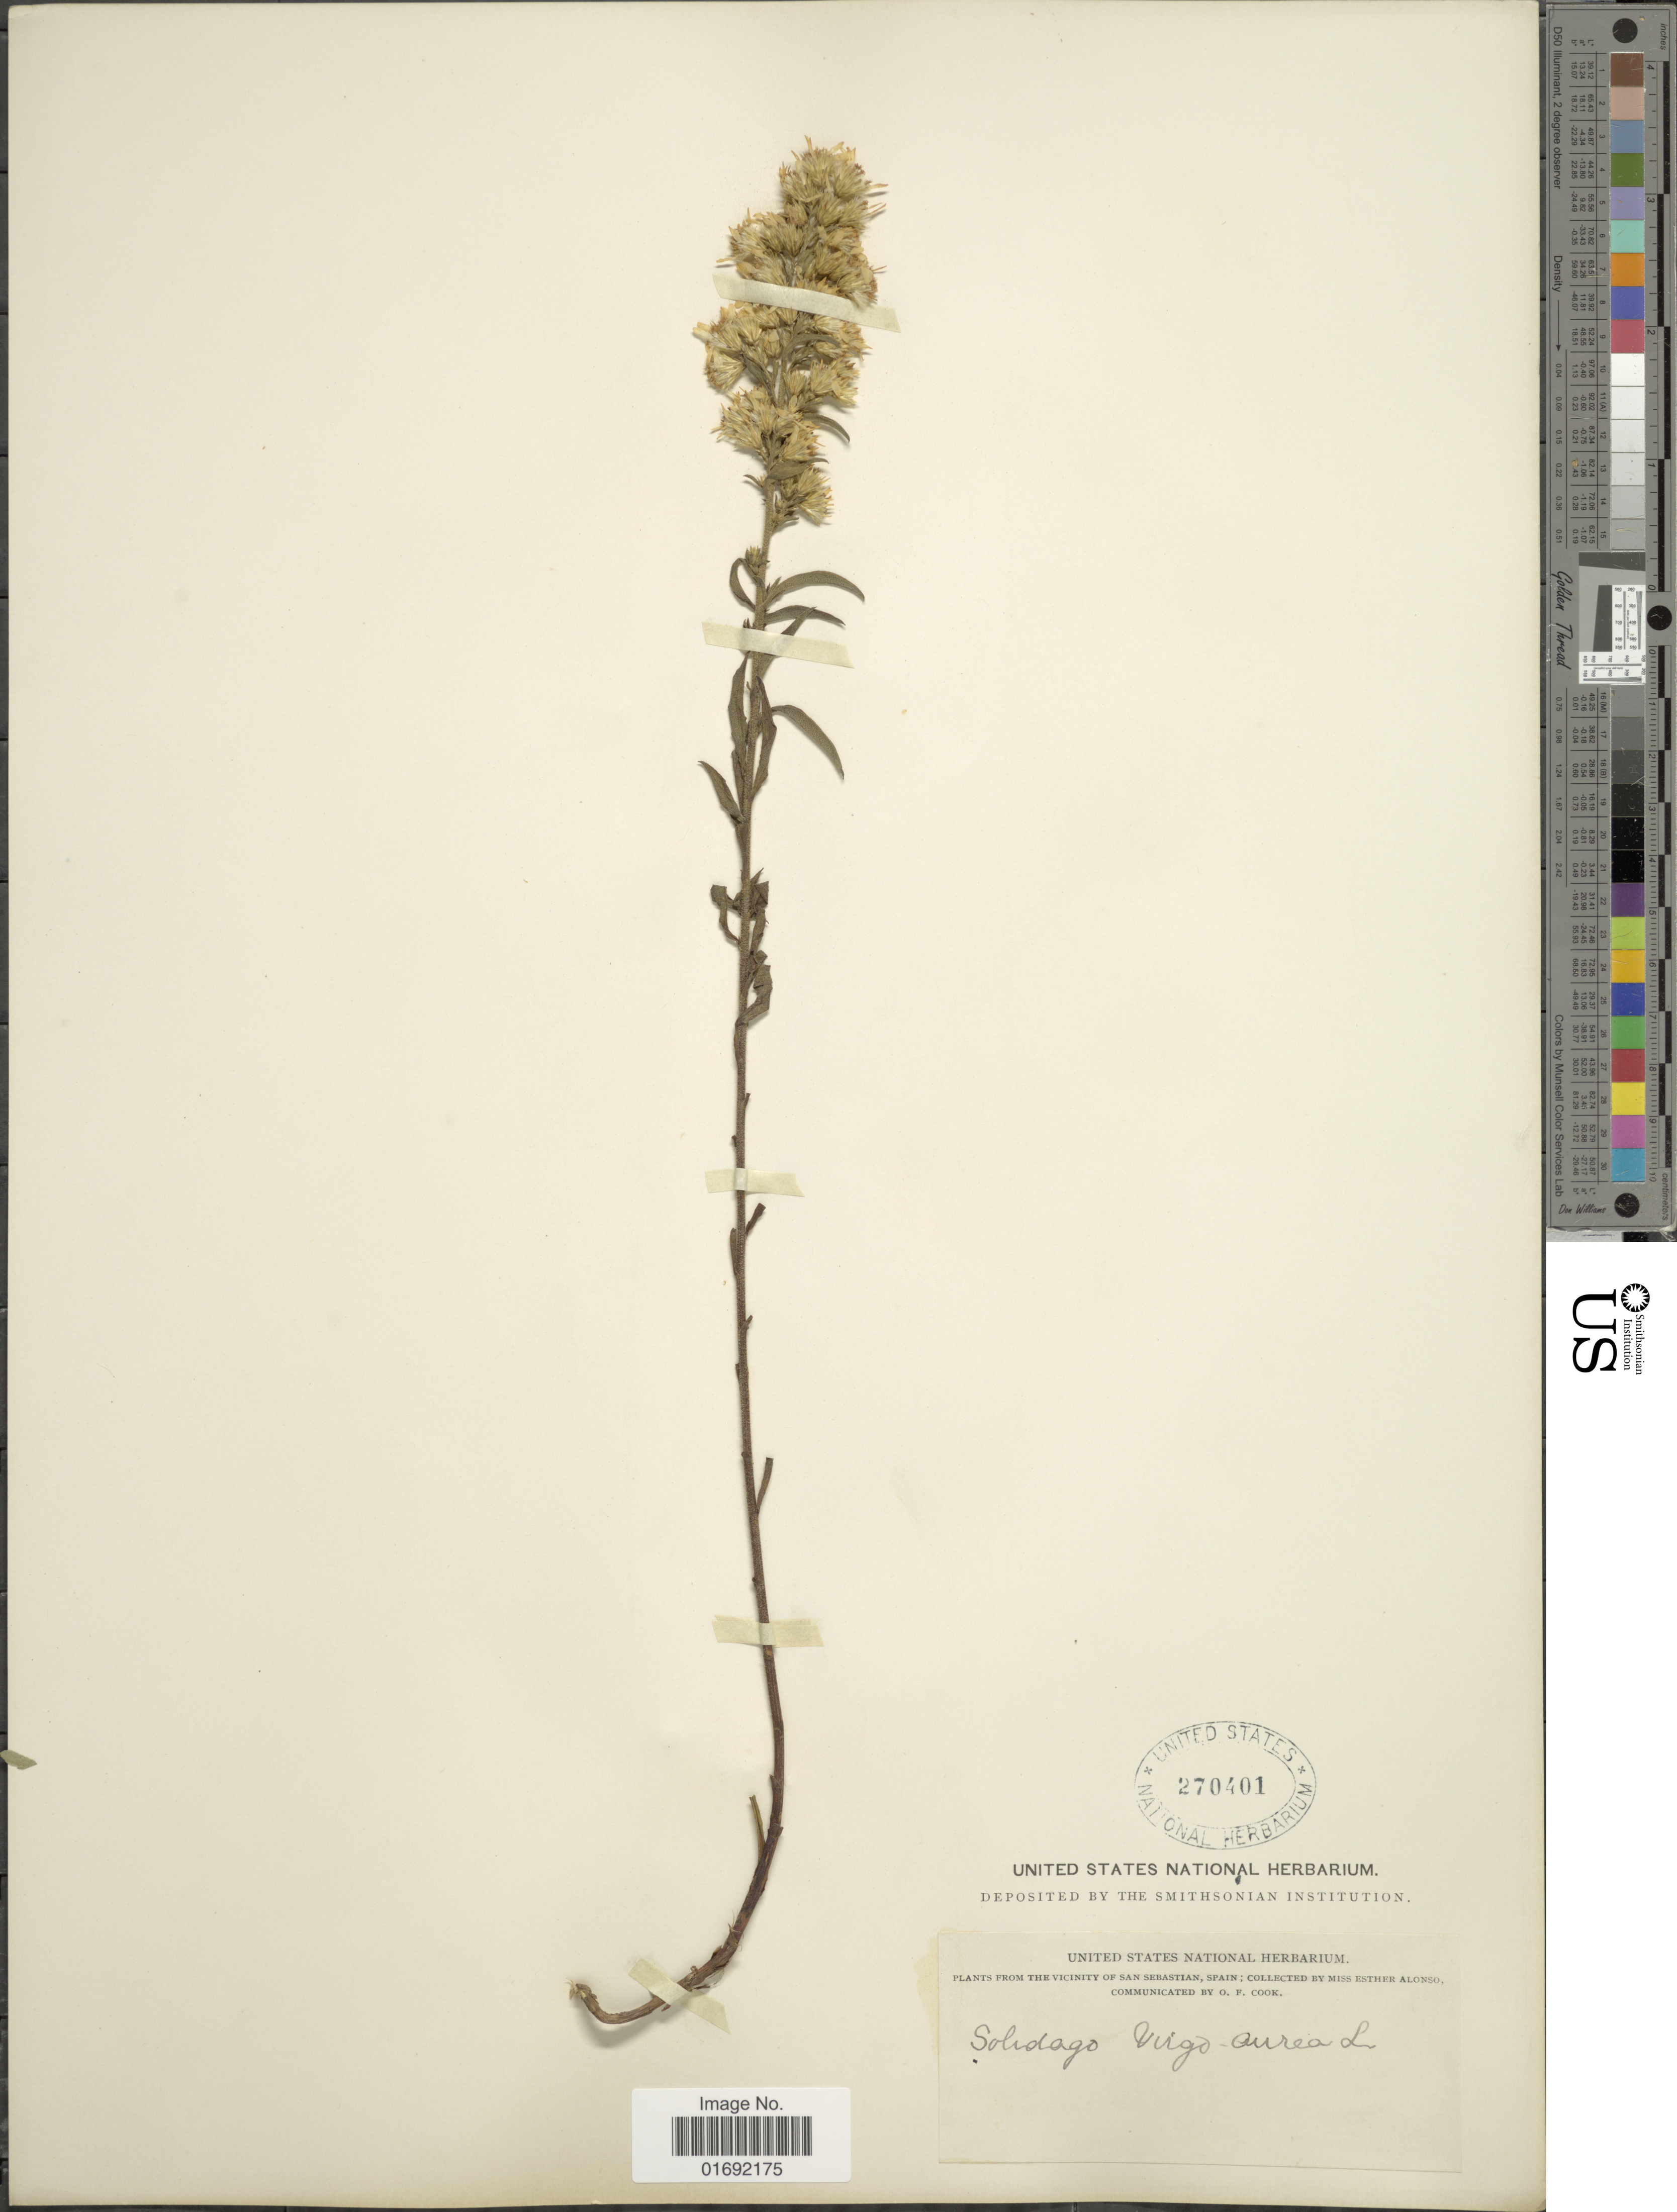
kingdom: Plantae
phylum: Tracheophyta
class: Magnoliopsida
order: Asterales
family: Asteraceae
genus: Solidago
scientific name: Solidago virgaurea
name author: L.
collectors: E. Alonso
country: Spain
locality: Vicinity of San Sebastian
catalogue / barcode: US 270401